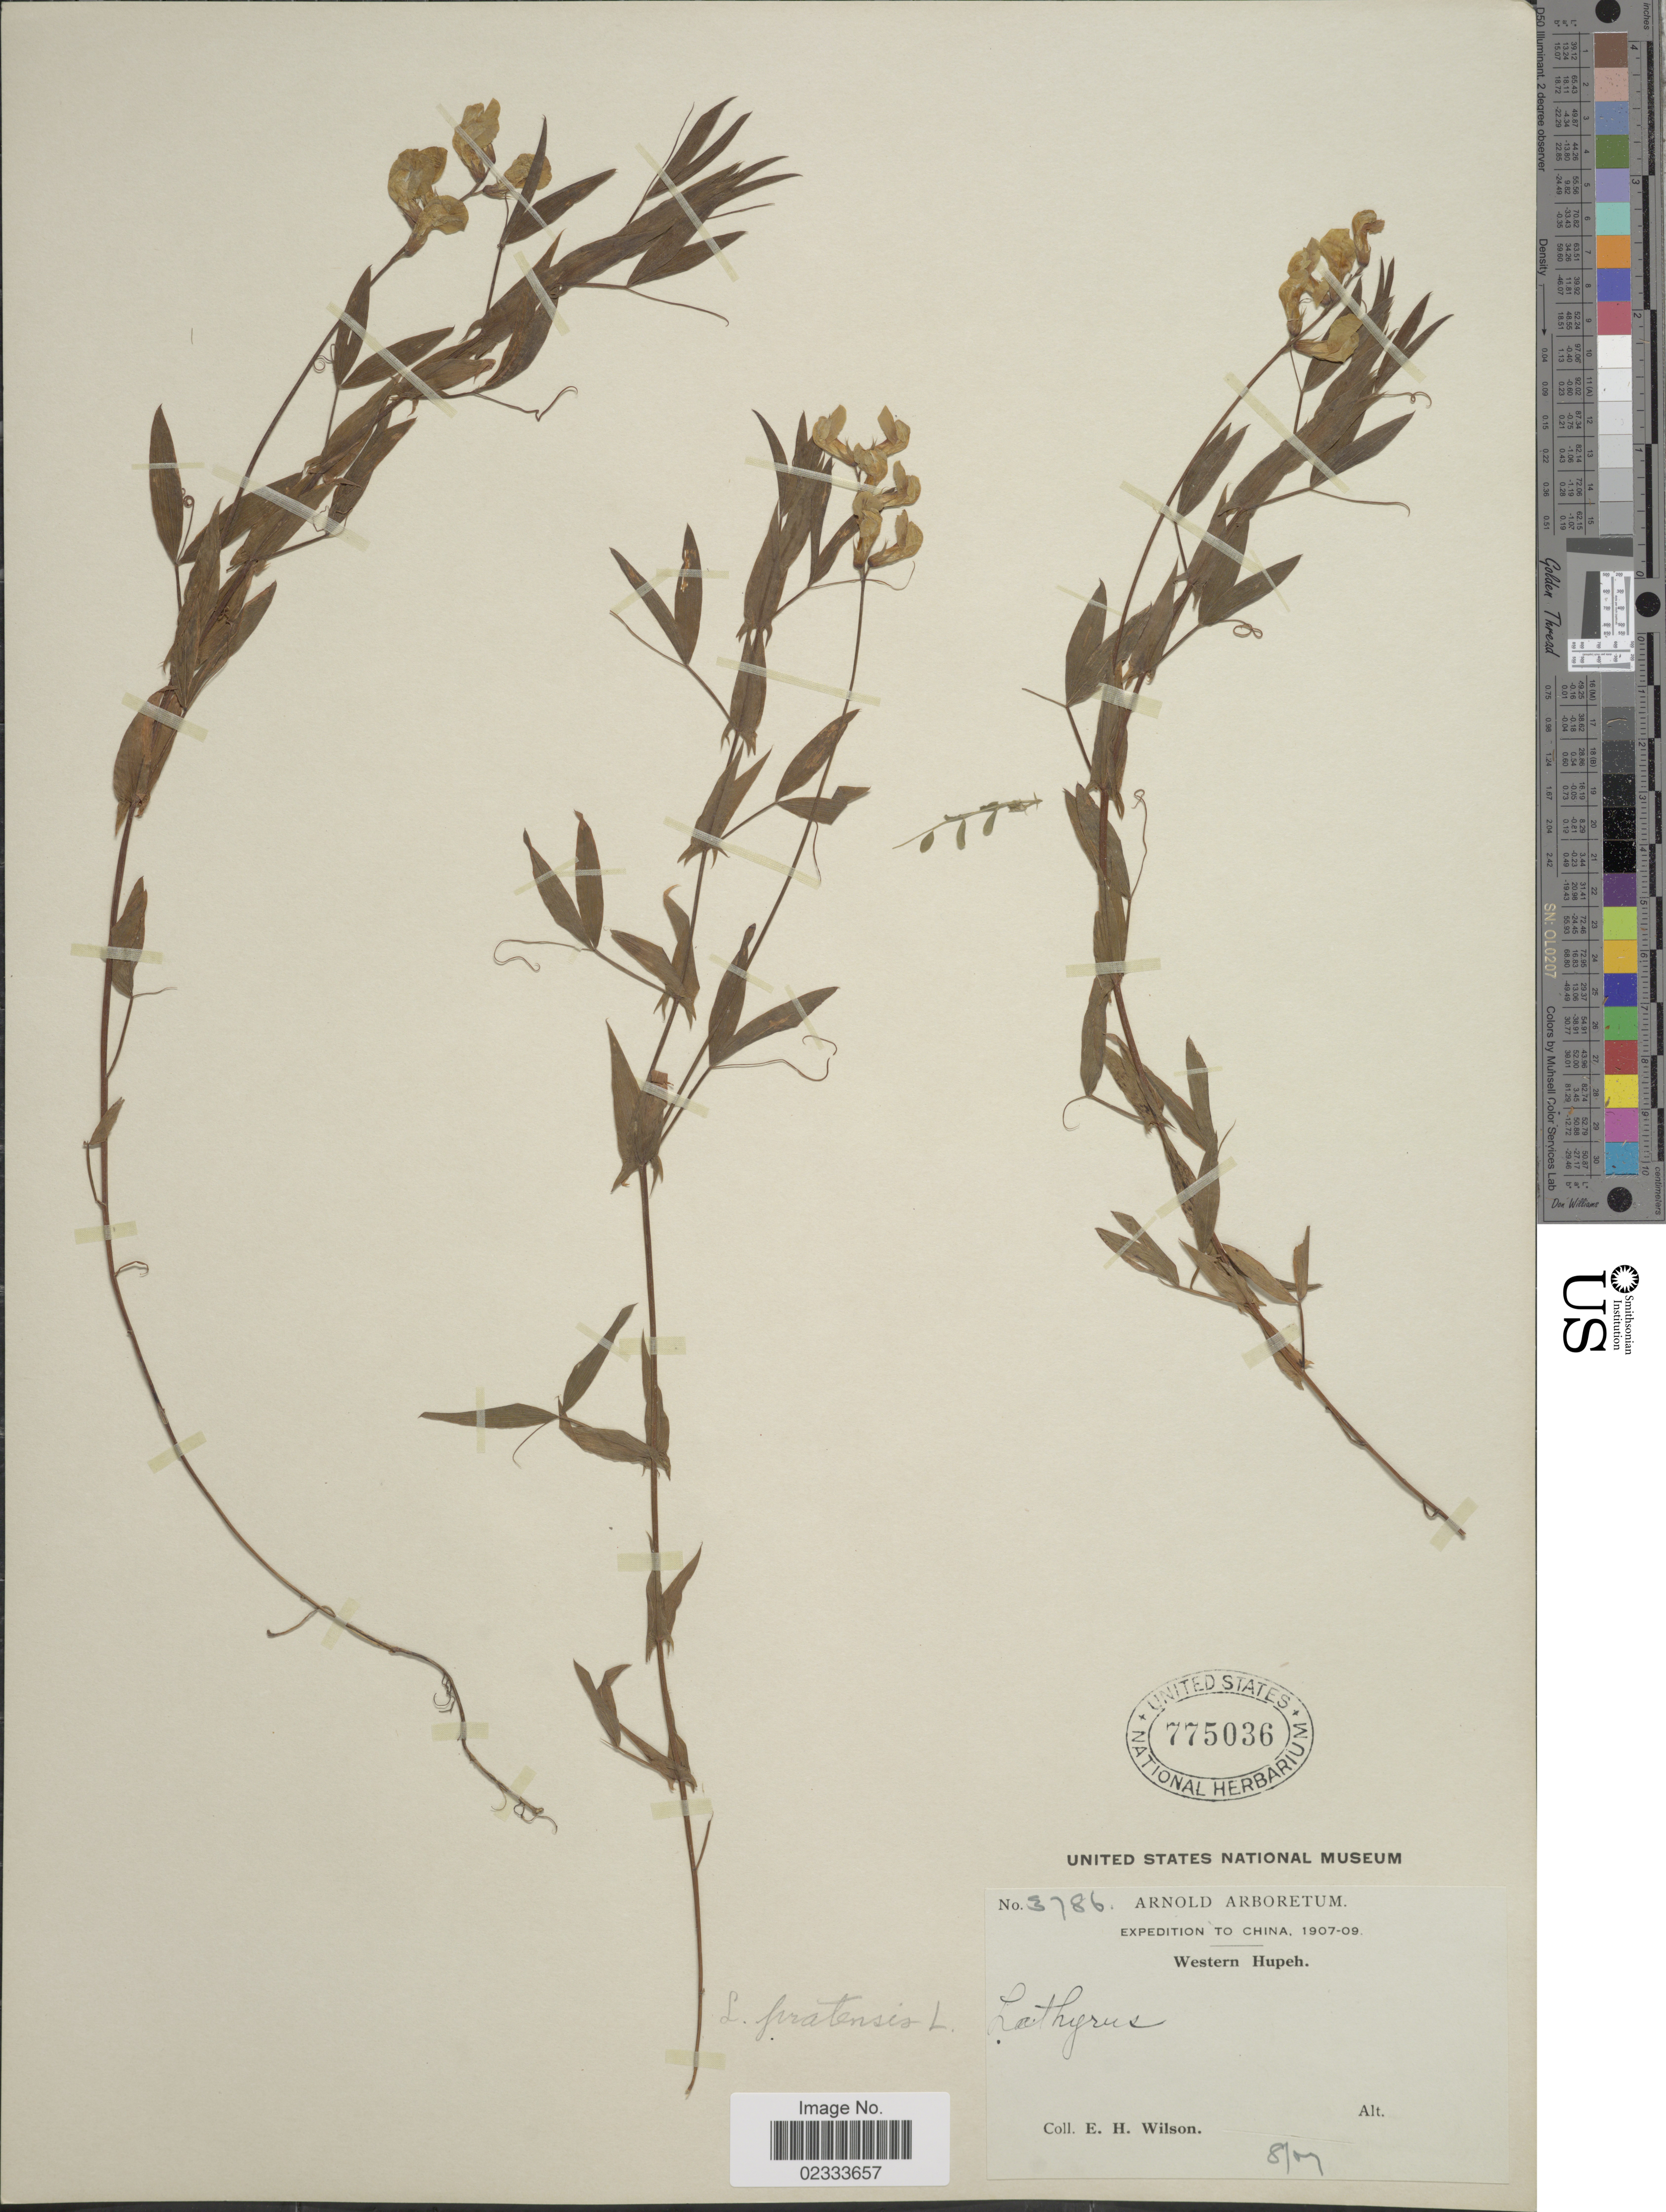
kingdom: Plantae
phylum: Tracheophyta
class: Magnoliopsida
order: Fabales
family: Fabaceae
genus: Lathyrus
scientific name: Lathyrus pratensis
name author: L.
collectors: E. Wilson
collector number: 3786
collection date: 1907-08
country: China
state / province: Hubei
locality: Western Hupeh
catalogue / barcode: US 775036